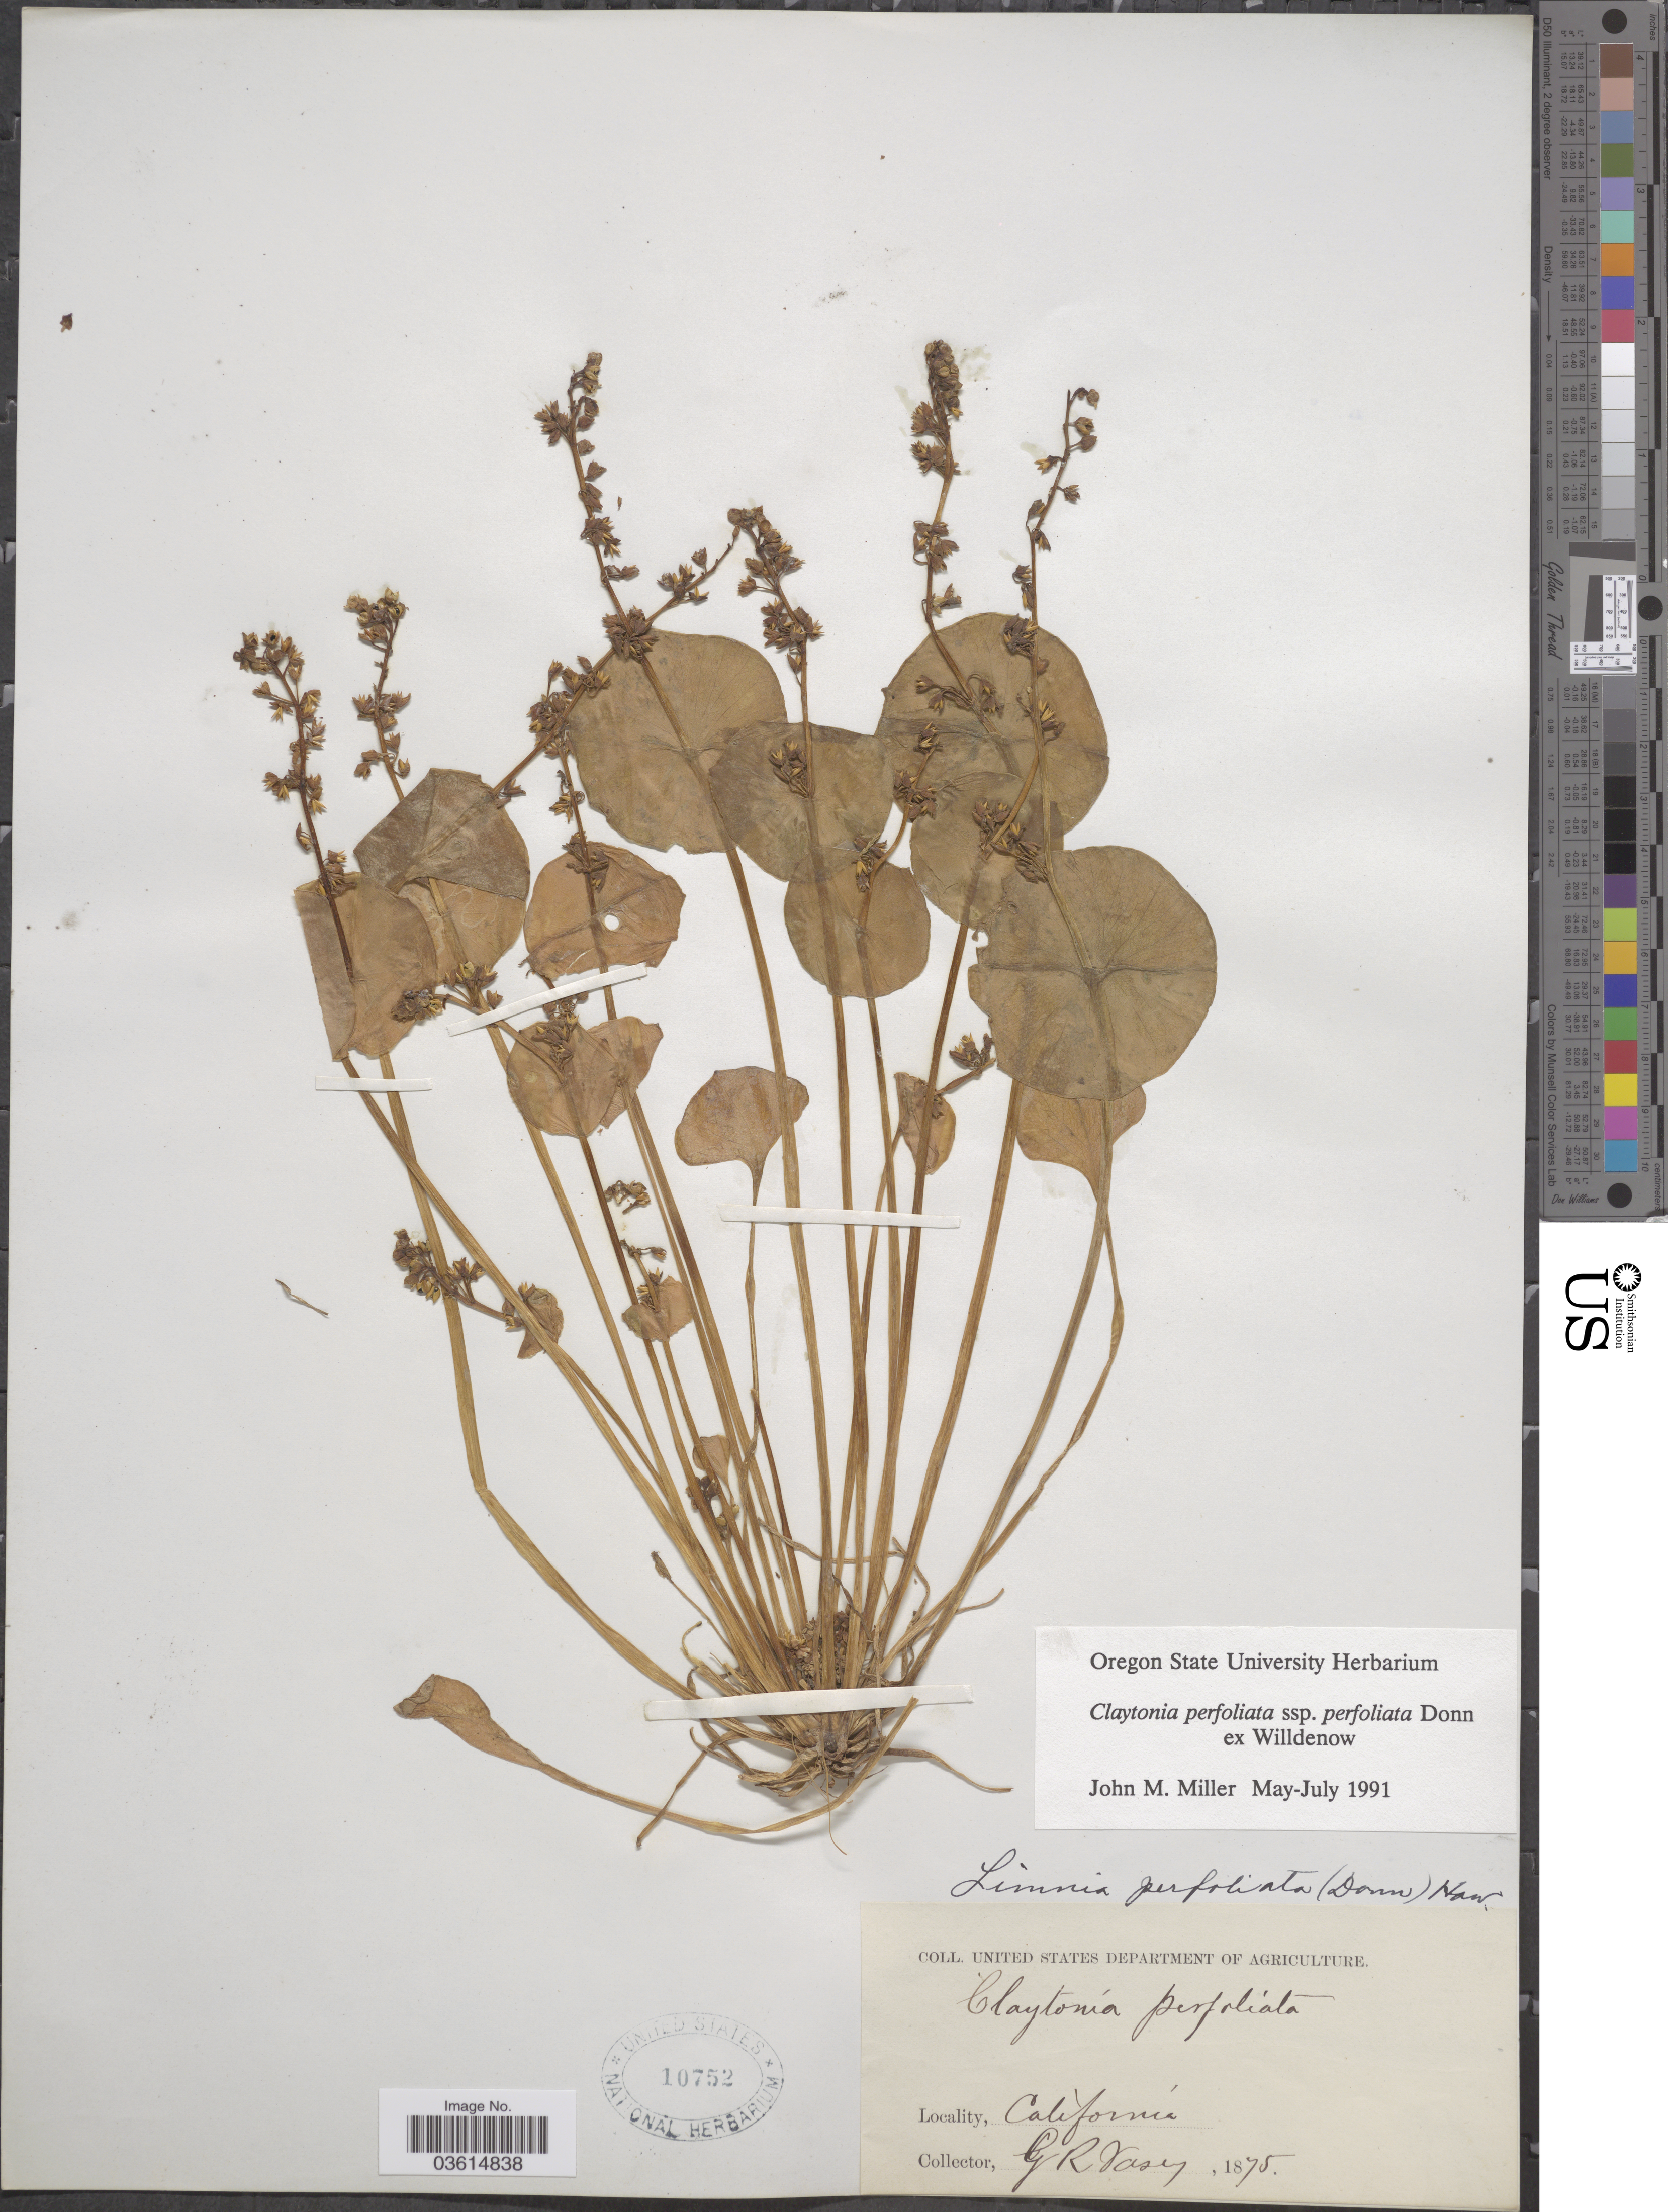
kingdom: Plantae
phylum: Tracheophyta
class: Magnoliopsida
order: Caryophyllales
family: Montiaceae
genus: Claytonia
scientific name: Claytonia perfoliata subsp. perfoliata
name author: Donn ex Willd.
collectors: G. R. Vasey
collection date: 1875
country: United States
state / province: California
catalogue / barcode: US 10752